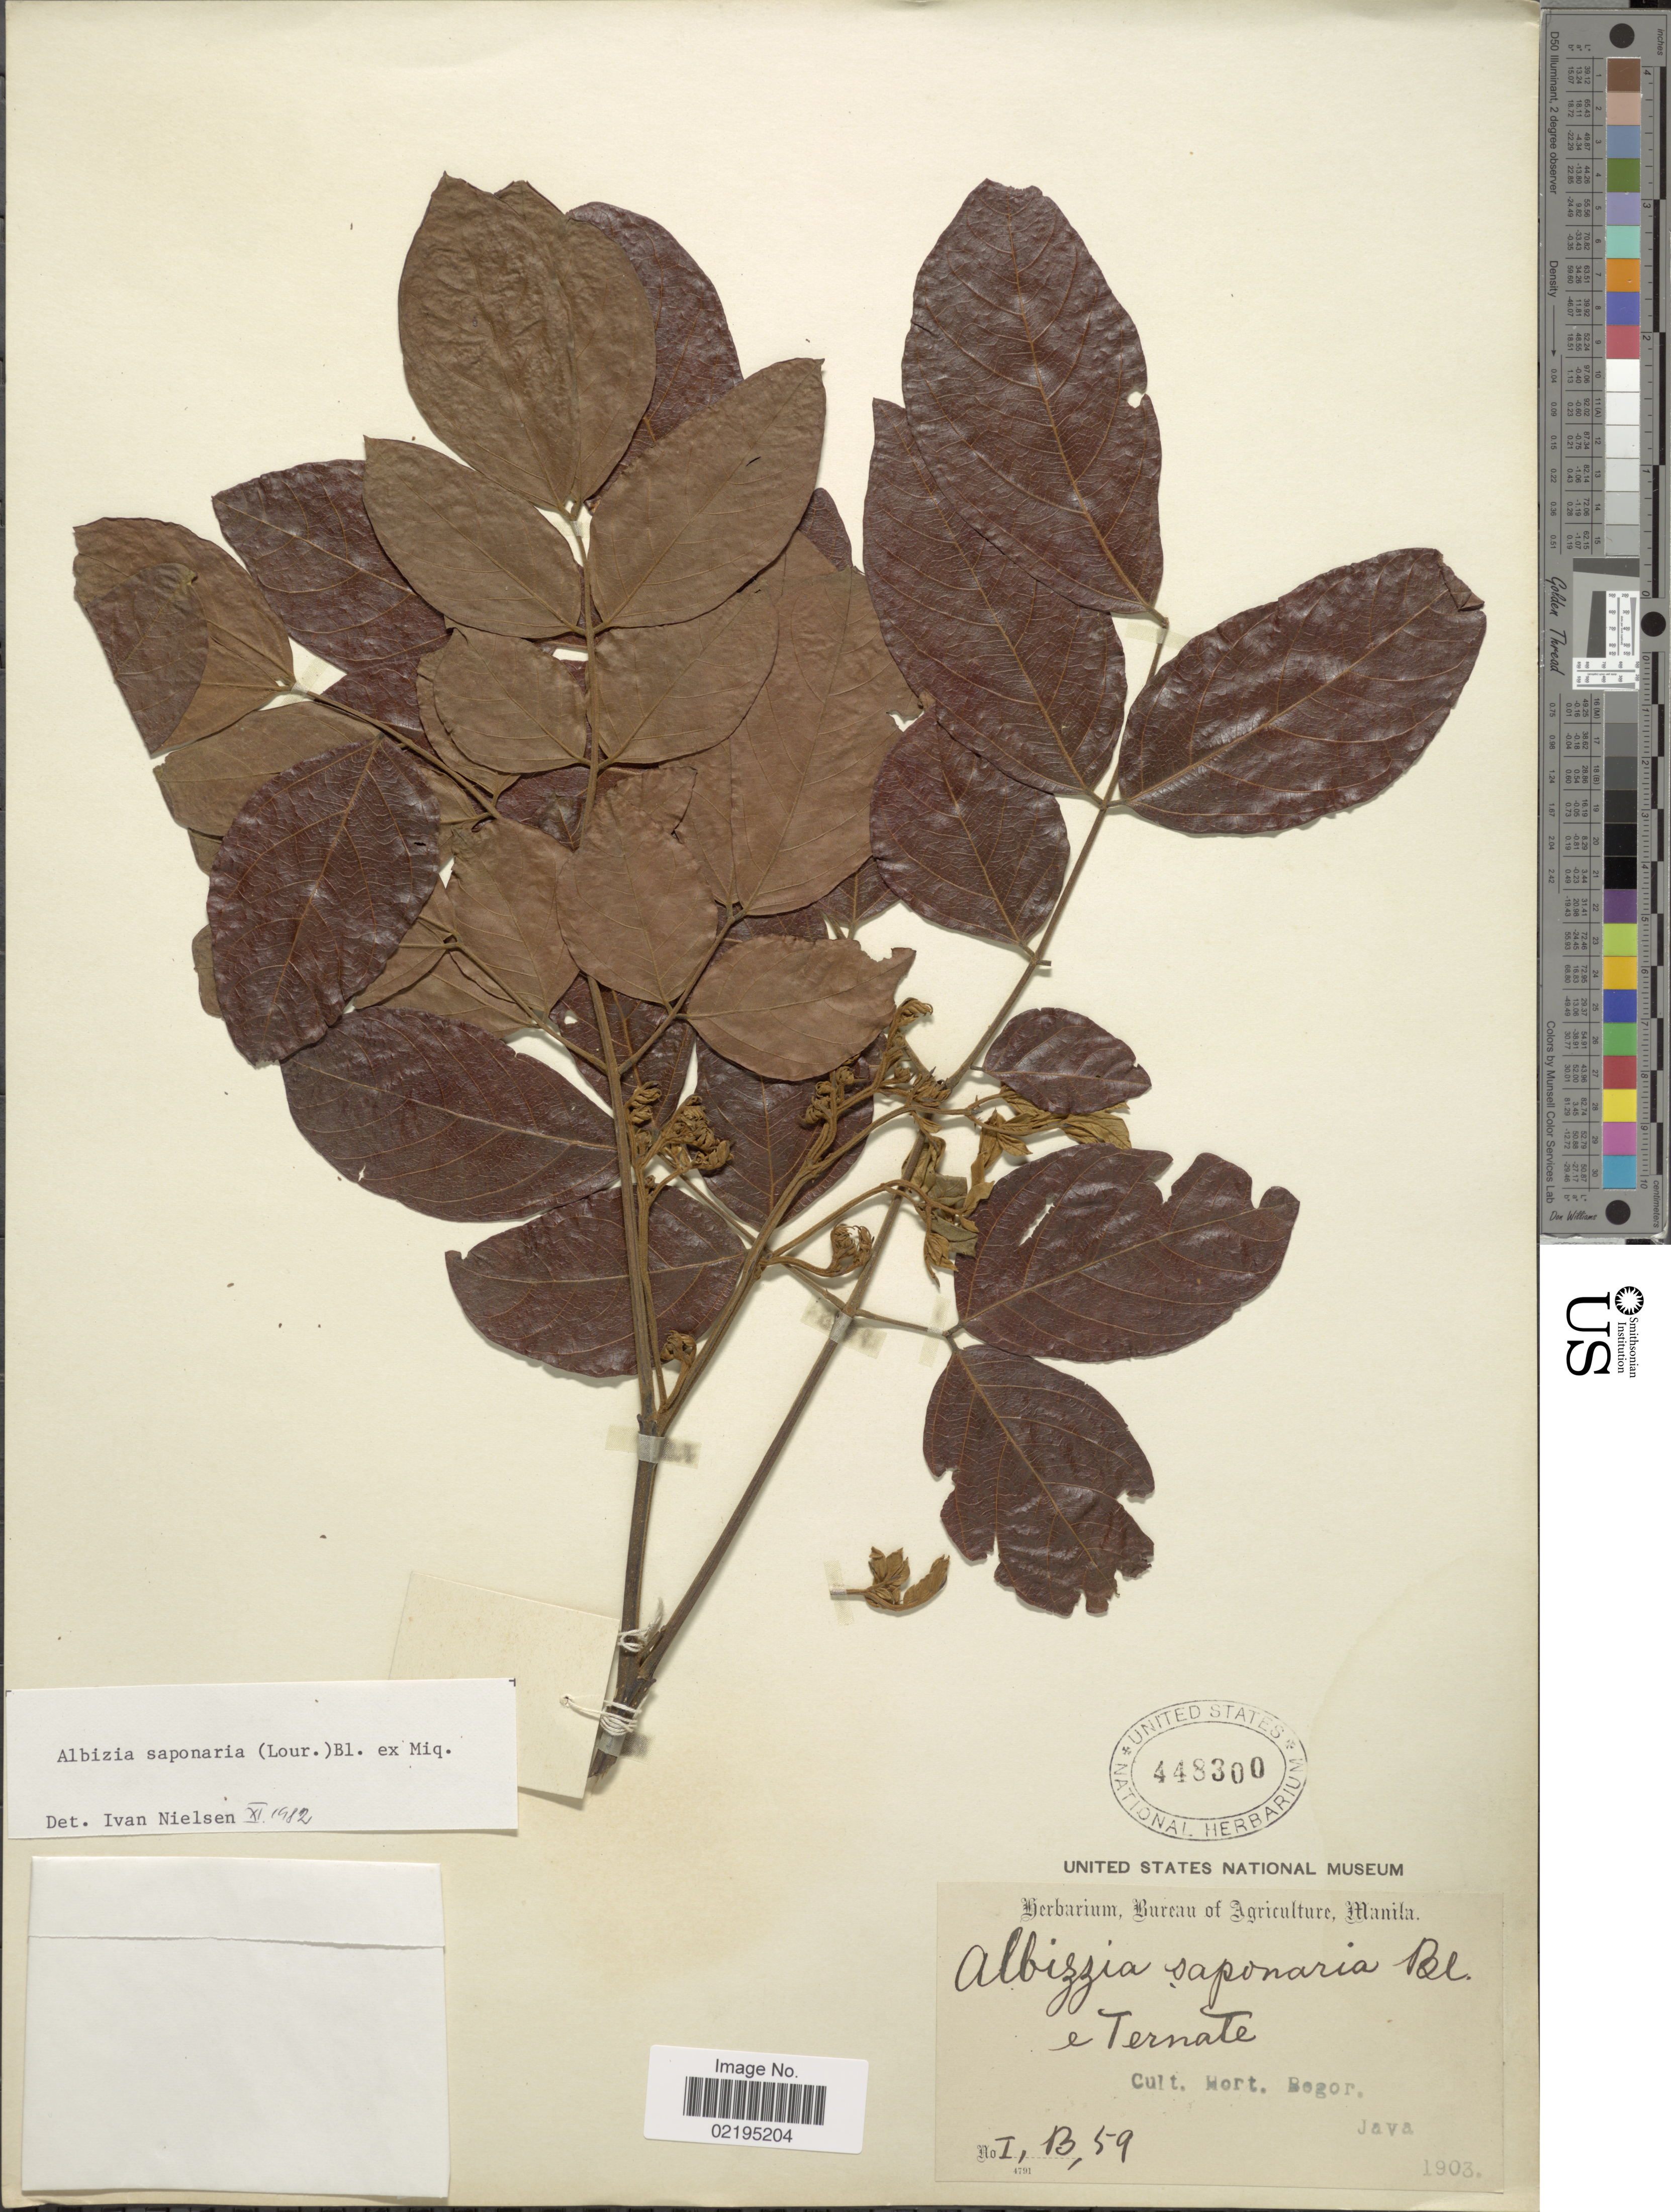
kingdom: Plantae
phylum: Tracheophyta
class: Magnoliopsida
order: Fabales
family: Fabaceae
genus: Albizia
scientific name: Albizia saponaria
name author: (Lour.) Blume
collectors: ex Herb. Bur. Agric. Manila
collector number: IB59*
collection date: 1903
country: Indonesia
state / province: Java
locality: E. Ternate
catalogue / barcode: US 448300